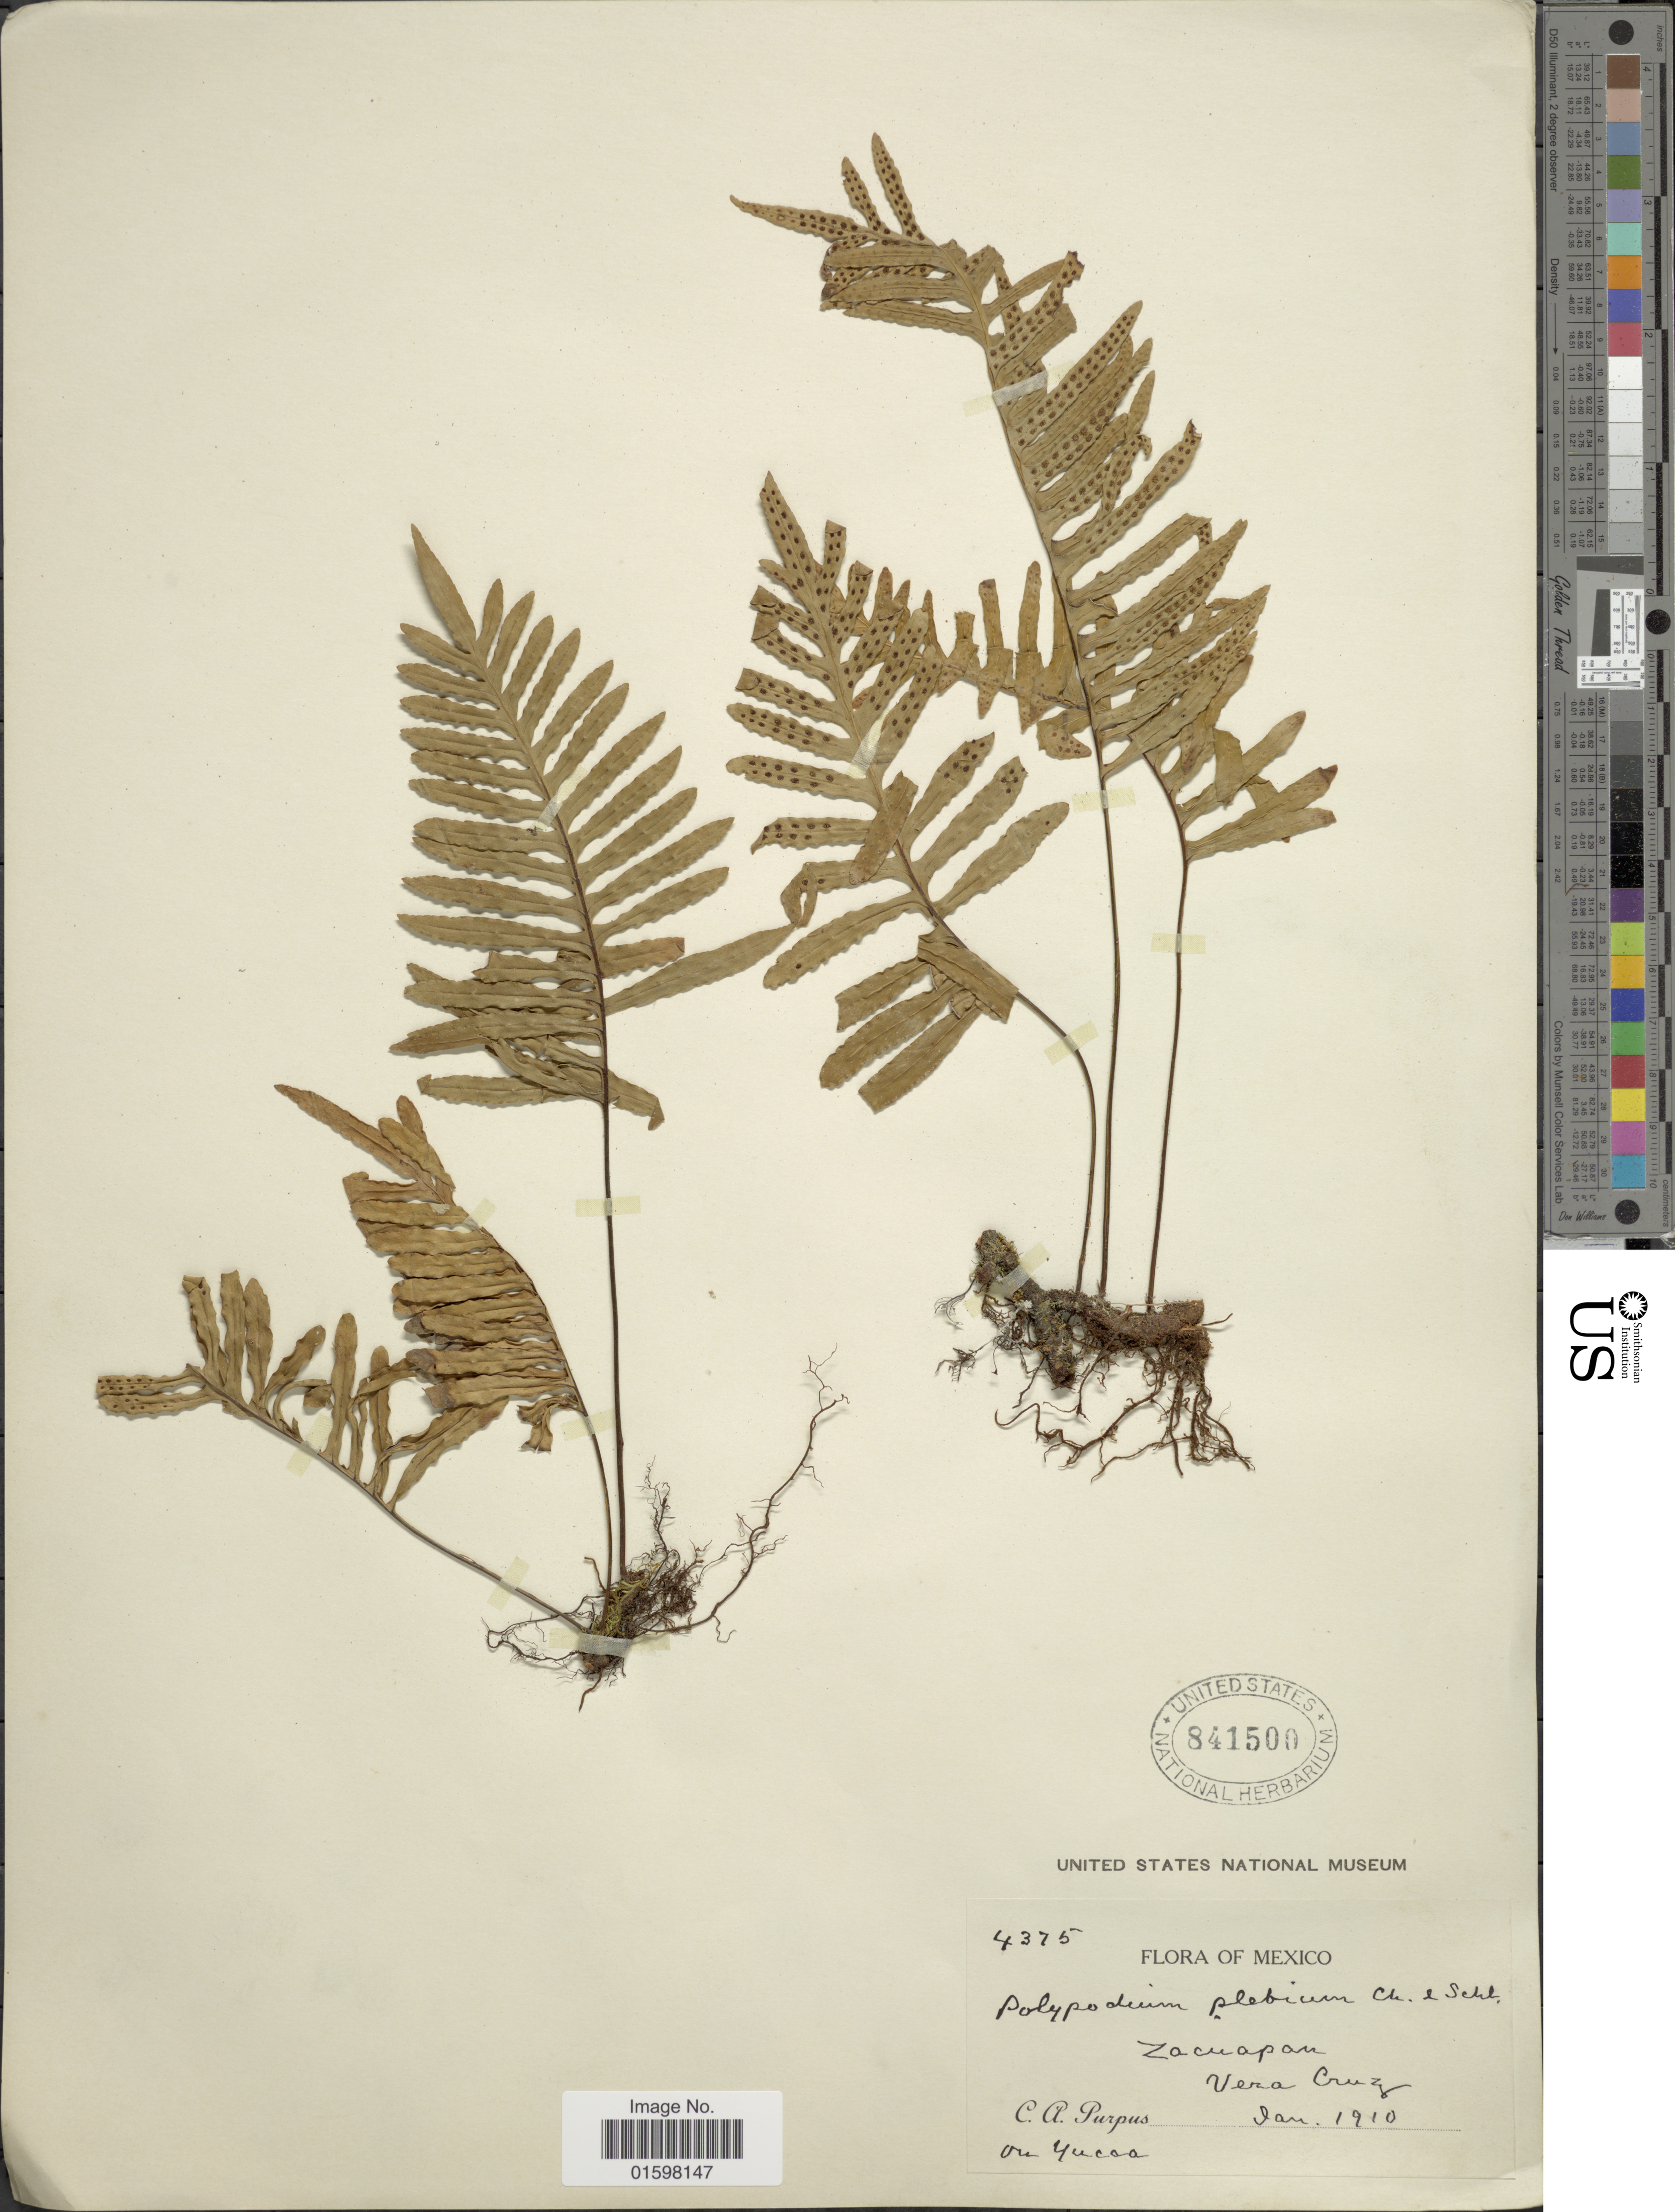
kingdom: Plantae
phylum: Tracheophyta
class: Polypodiopsida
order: Polypodiales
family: Polypodiaceae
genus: Pleopeltis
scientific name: Pleopeltis plebeia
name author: (Schltdl. ex Cham.) A.R. Sm. & Tejero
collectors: C. A. Purpus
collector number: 4375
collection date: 1910-01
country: Mexico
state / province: Veracruz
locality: Zacuapan, Vera Cruz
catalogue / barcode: US 841500